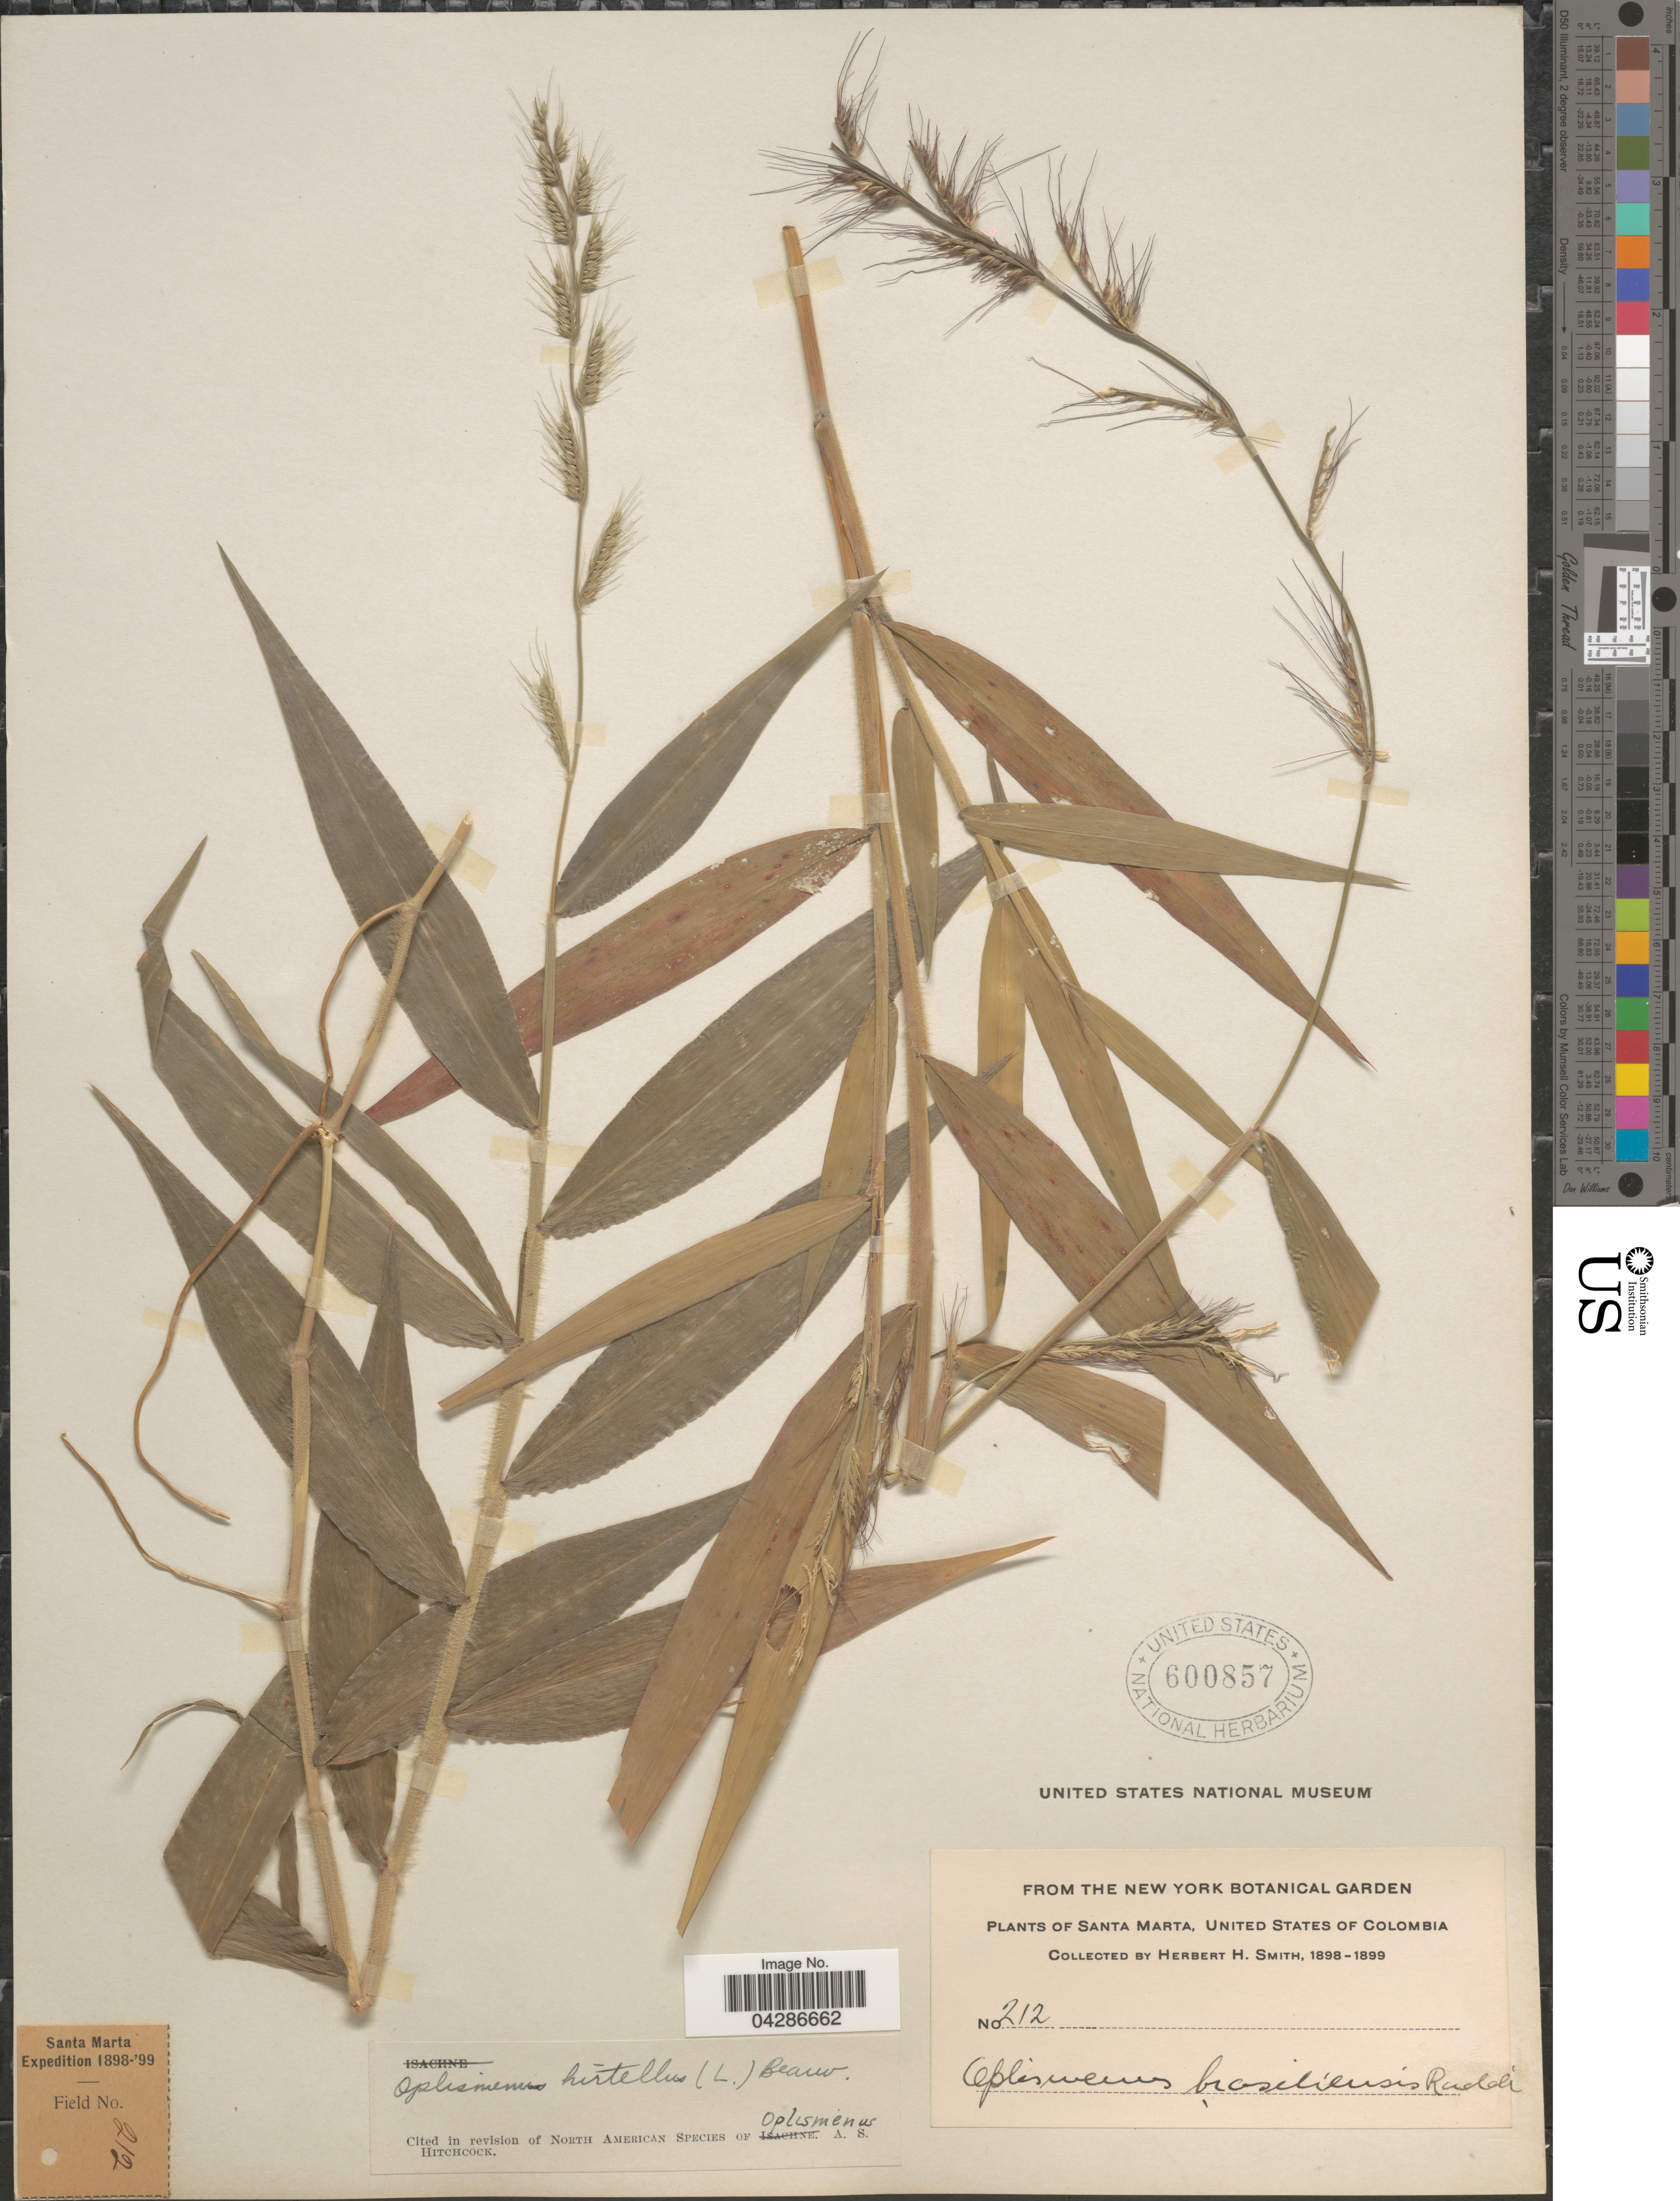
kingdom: Plantae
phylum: Tracheophyta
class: Liliopsida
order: Poales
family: Poaceae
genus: Oplismenus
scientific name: Oplismenus hirtellus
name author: (L.) P. Beauv.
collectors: Herbert H. Smith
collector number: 323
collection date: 1898/1899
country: Colombia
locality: Santa Marta, United States of Columbia. Santa Maria Expedition 1898-'99.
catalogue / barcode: US 600857